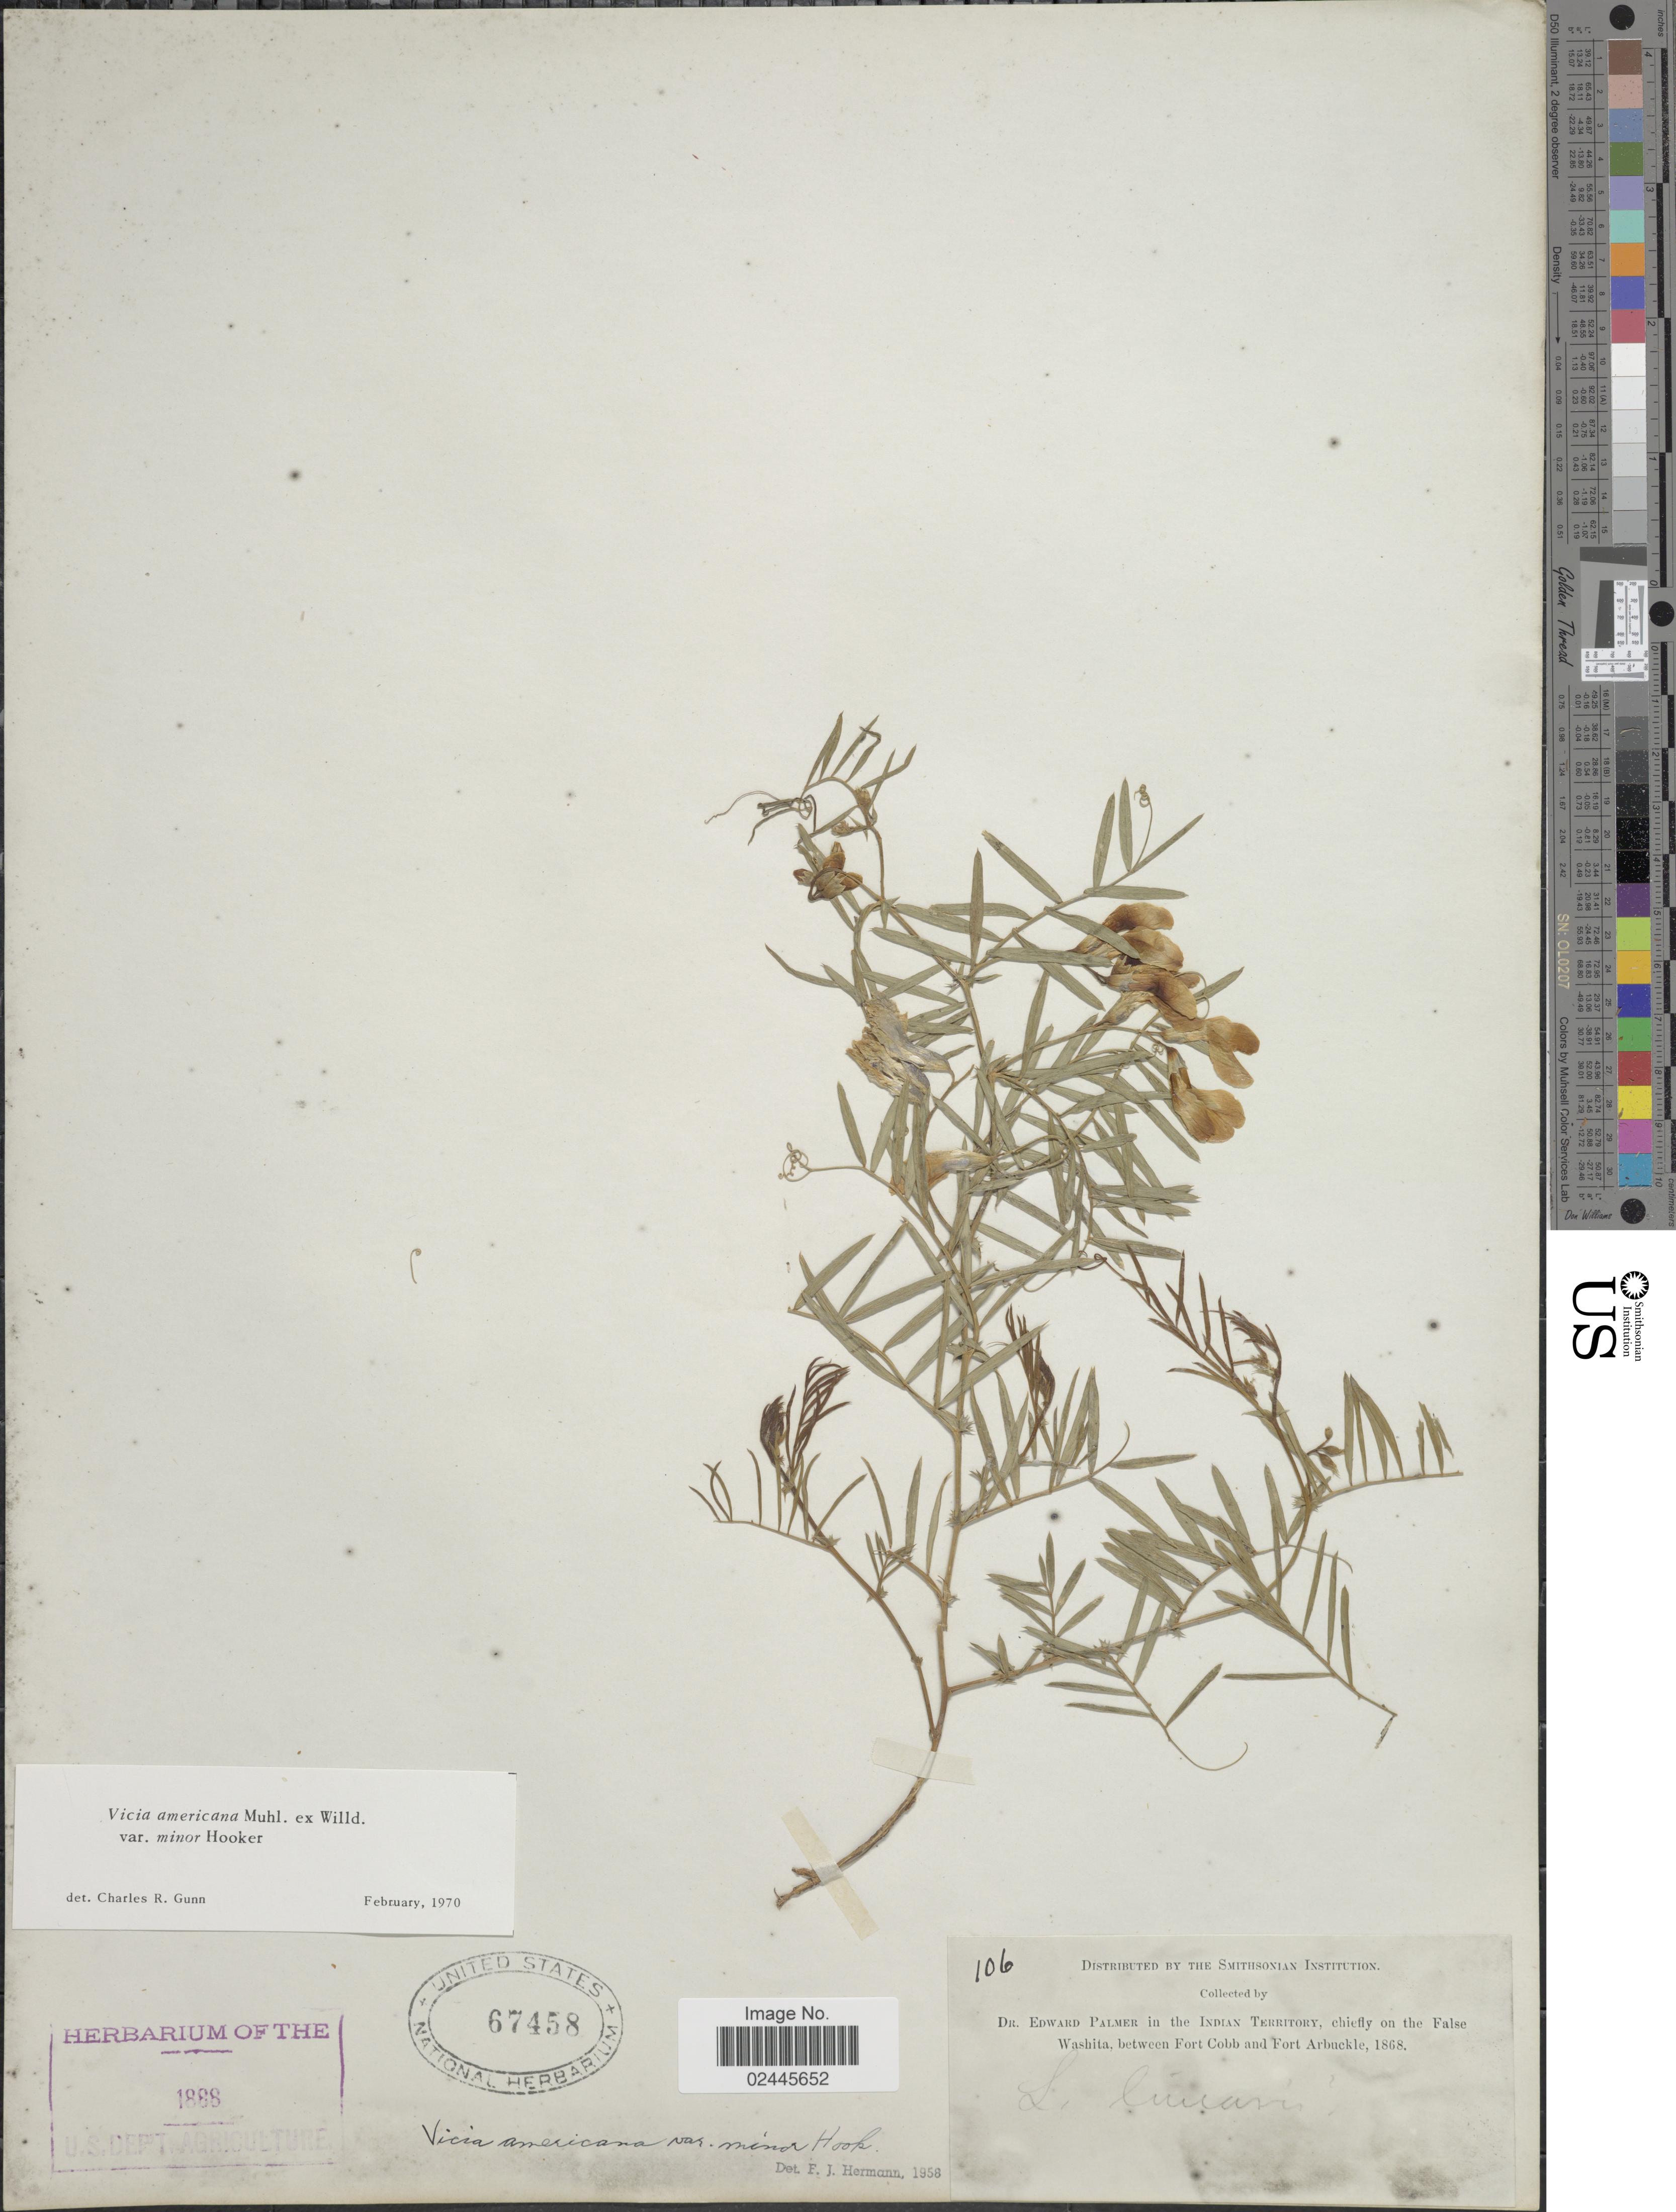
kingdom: Plantae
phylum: Tracheophyta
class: Magnoliopsida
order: Fabales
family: Fabaceae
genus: Vicia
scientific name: Vicia americana var. minor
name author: Hook.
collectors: E. Palmer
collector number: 106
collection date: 1868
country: United States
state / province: Oklahoma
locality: Indian Territory, chiefly on the False Washita, between Fort Cobb and Fort Arbuckle.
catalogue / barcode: US 67458